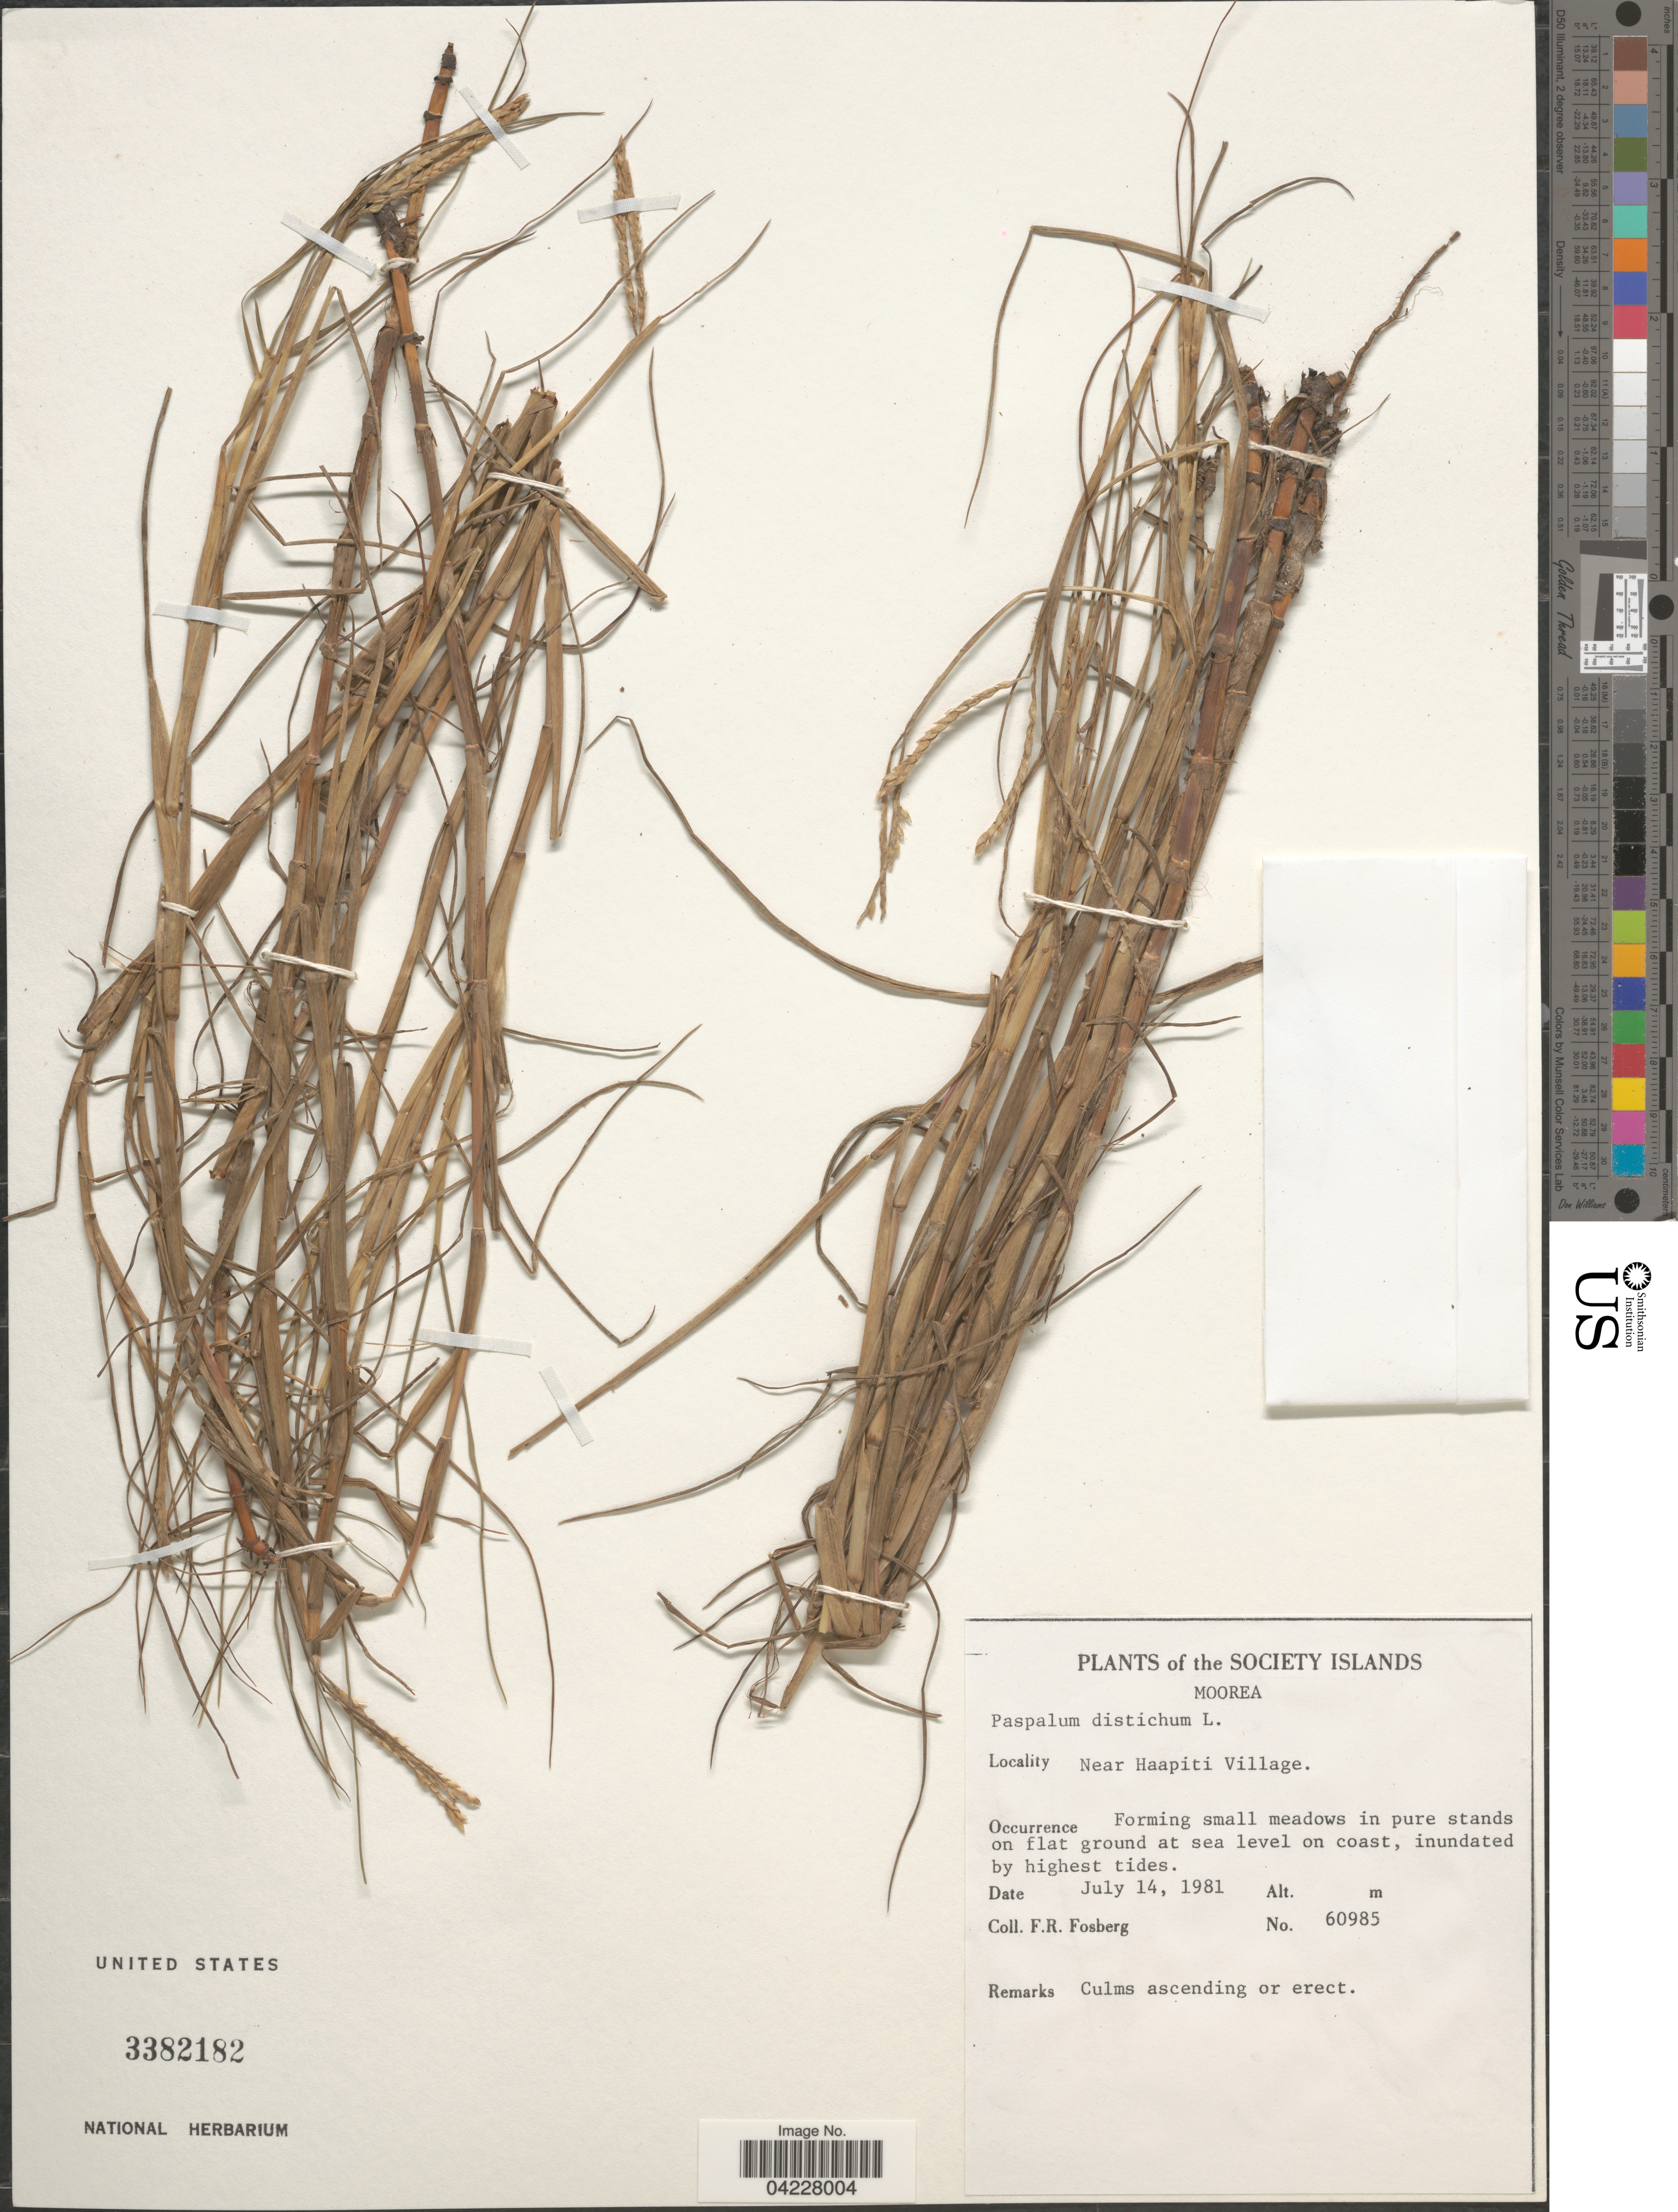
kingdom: Plantae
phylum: Tracheophyta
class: Liliopsida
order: Poales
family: Poaceae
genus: Paspalum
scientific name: Paspalum distichum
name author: L.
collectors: F. R. Fosberg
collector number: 60985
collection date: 1981-07-14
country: French Polynesia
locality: The Society Islands. Moorea. Near Haapiti Village.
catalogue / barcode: US 3382182